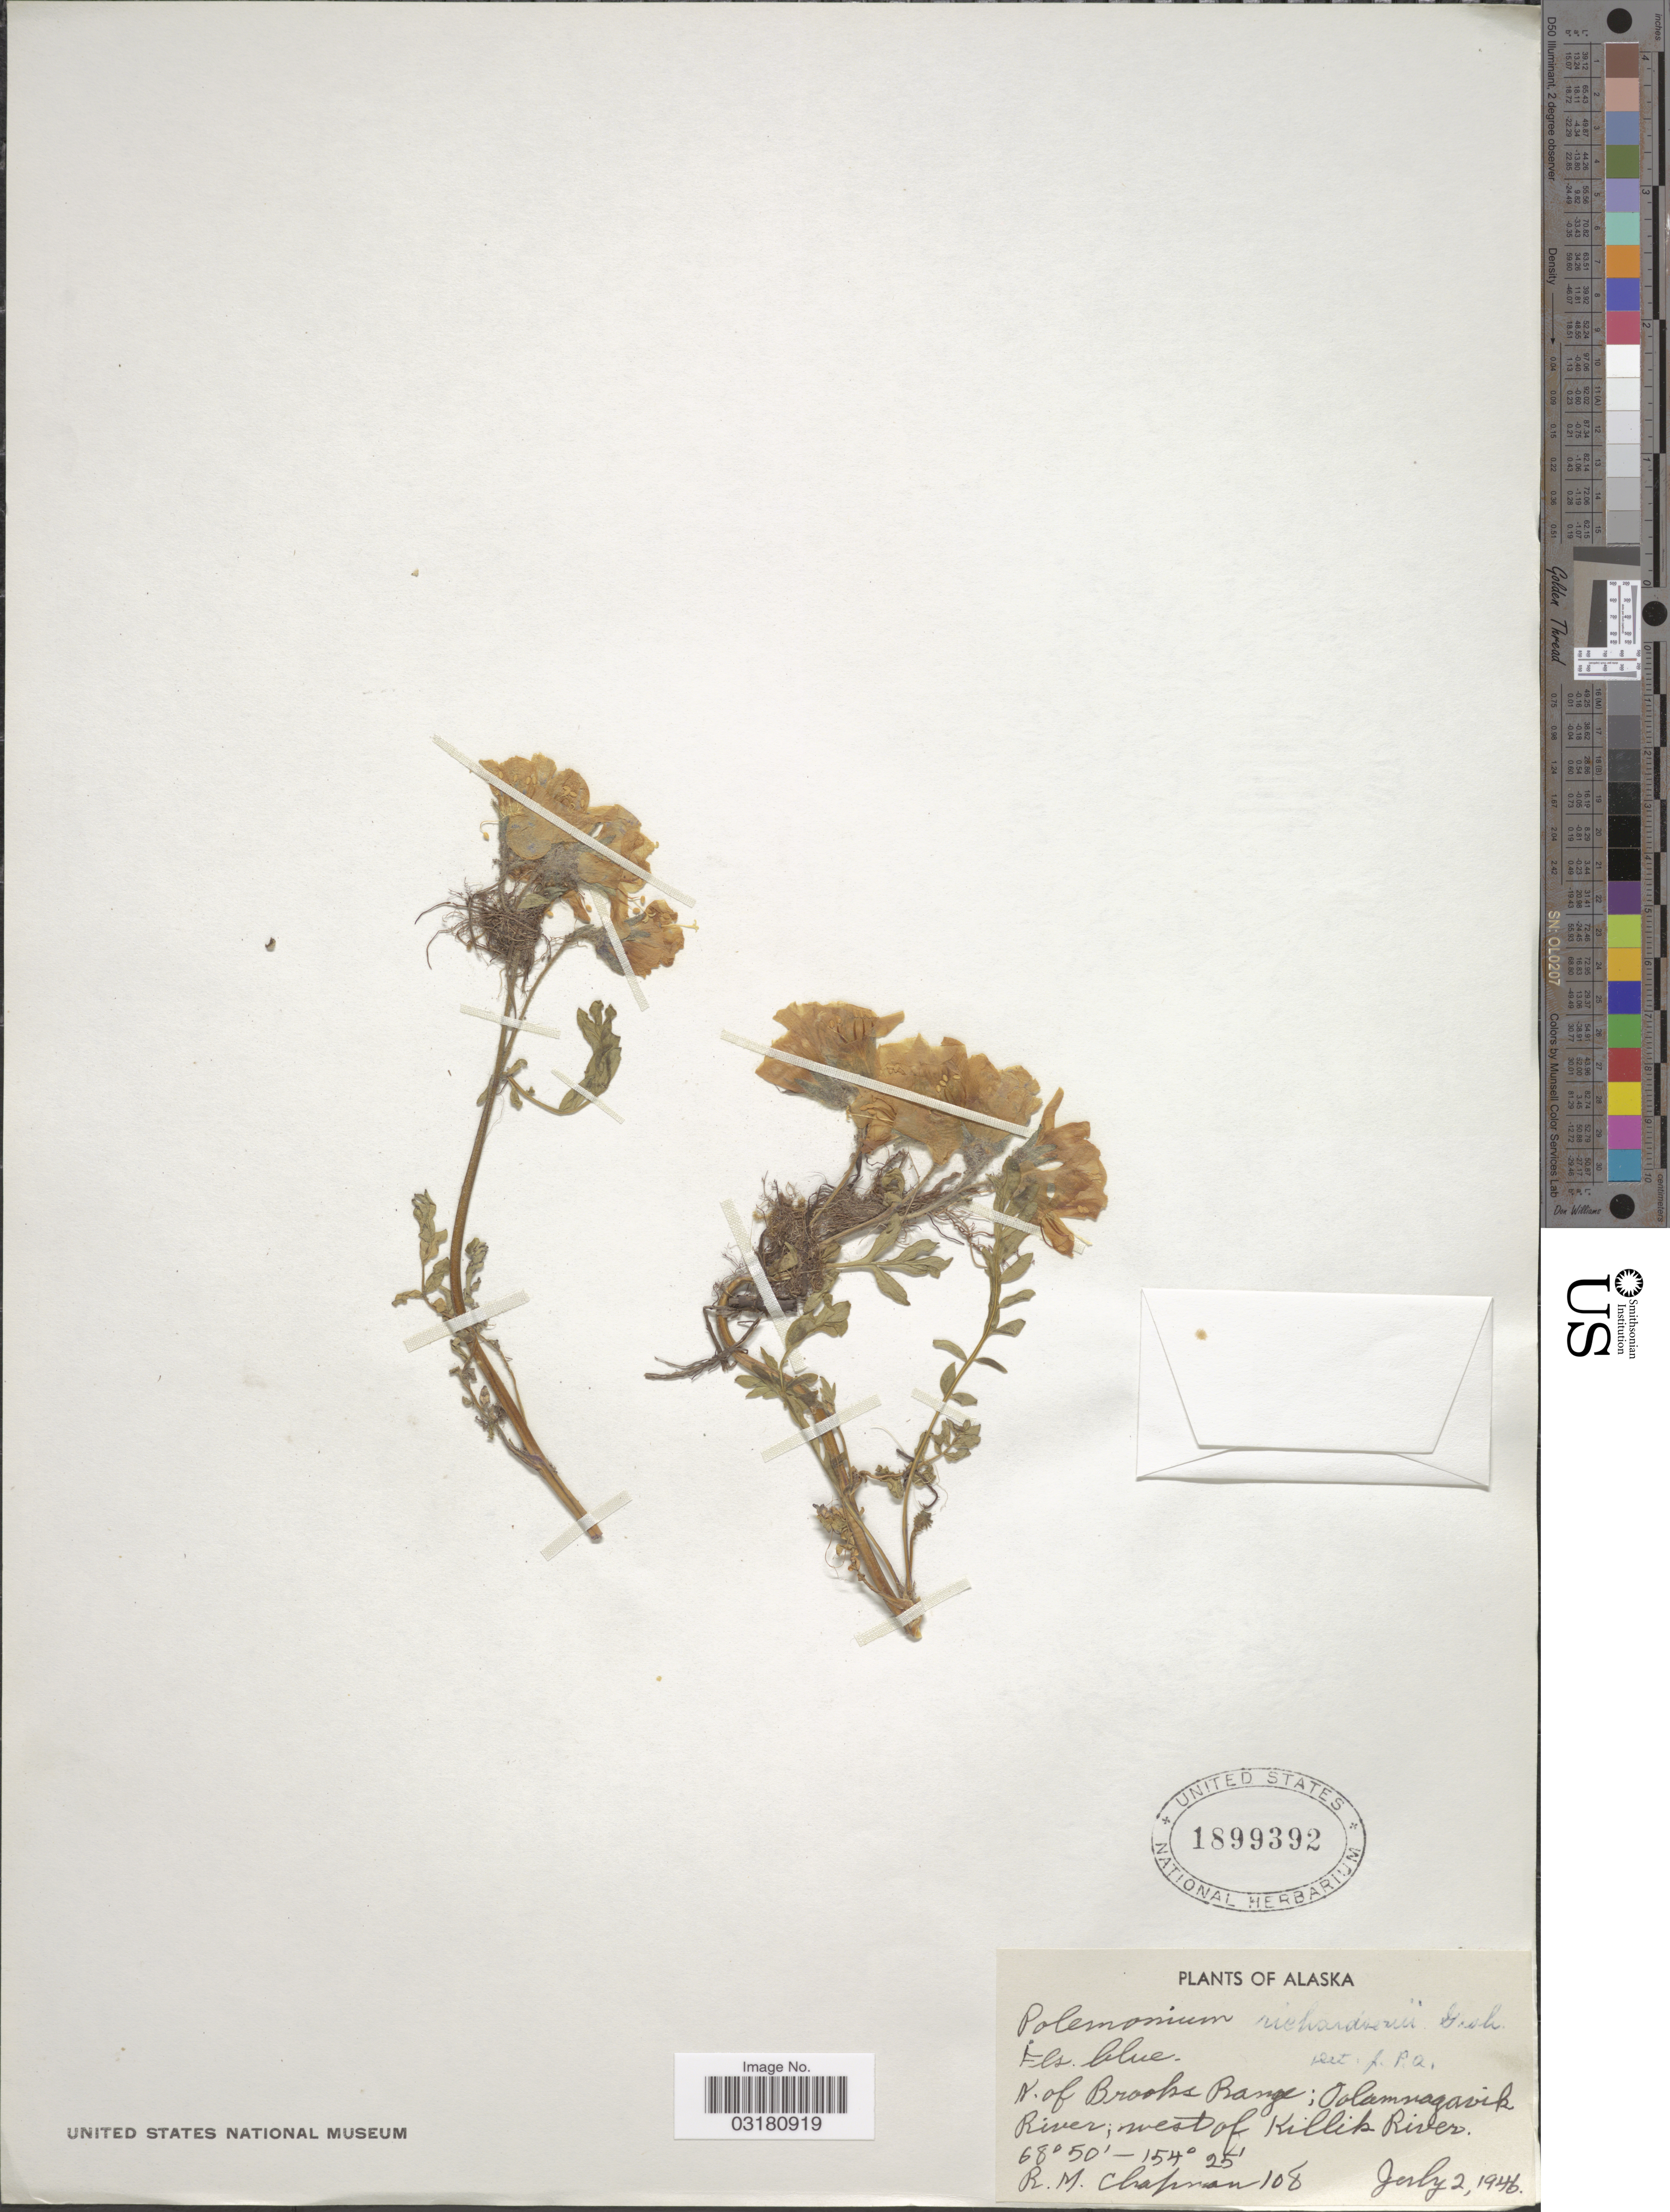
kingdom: Plantae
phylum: Tracheophyta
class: Magnoliopsida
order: Ericales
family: Polemoniaceae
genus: Polemonium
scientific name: Polemonium boreale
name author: Adams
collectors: R. M. Chapman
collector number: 108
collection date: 1946-07-02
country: United States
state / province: Alaska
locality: N. of Brooks Range; Oolamnagavik River; west of Killik River.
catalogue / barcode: US 1899392